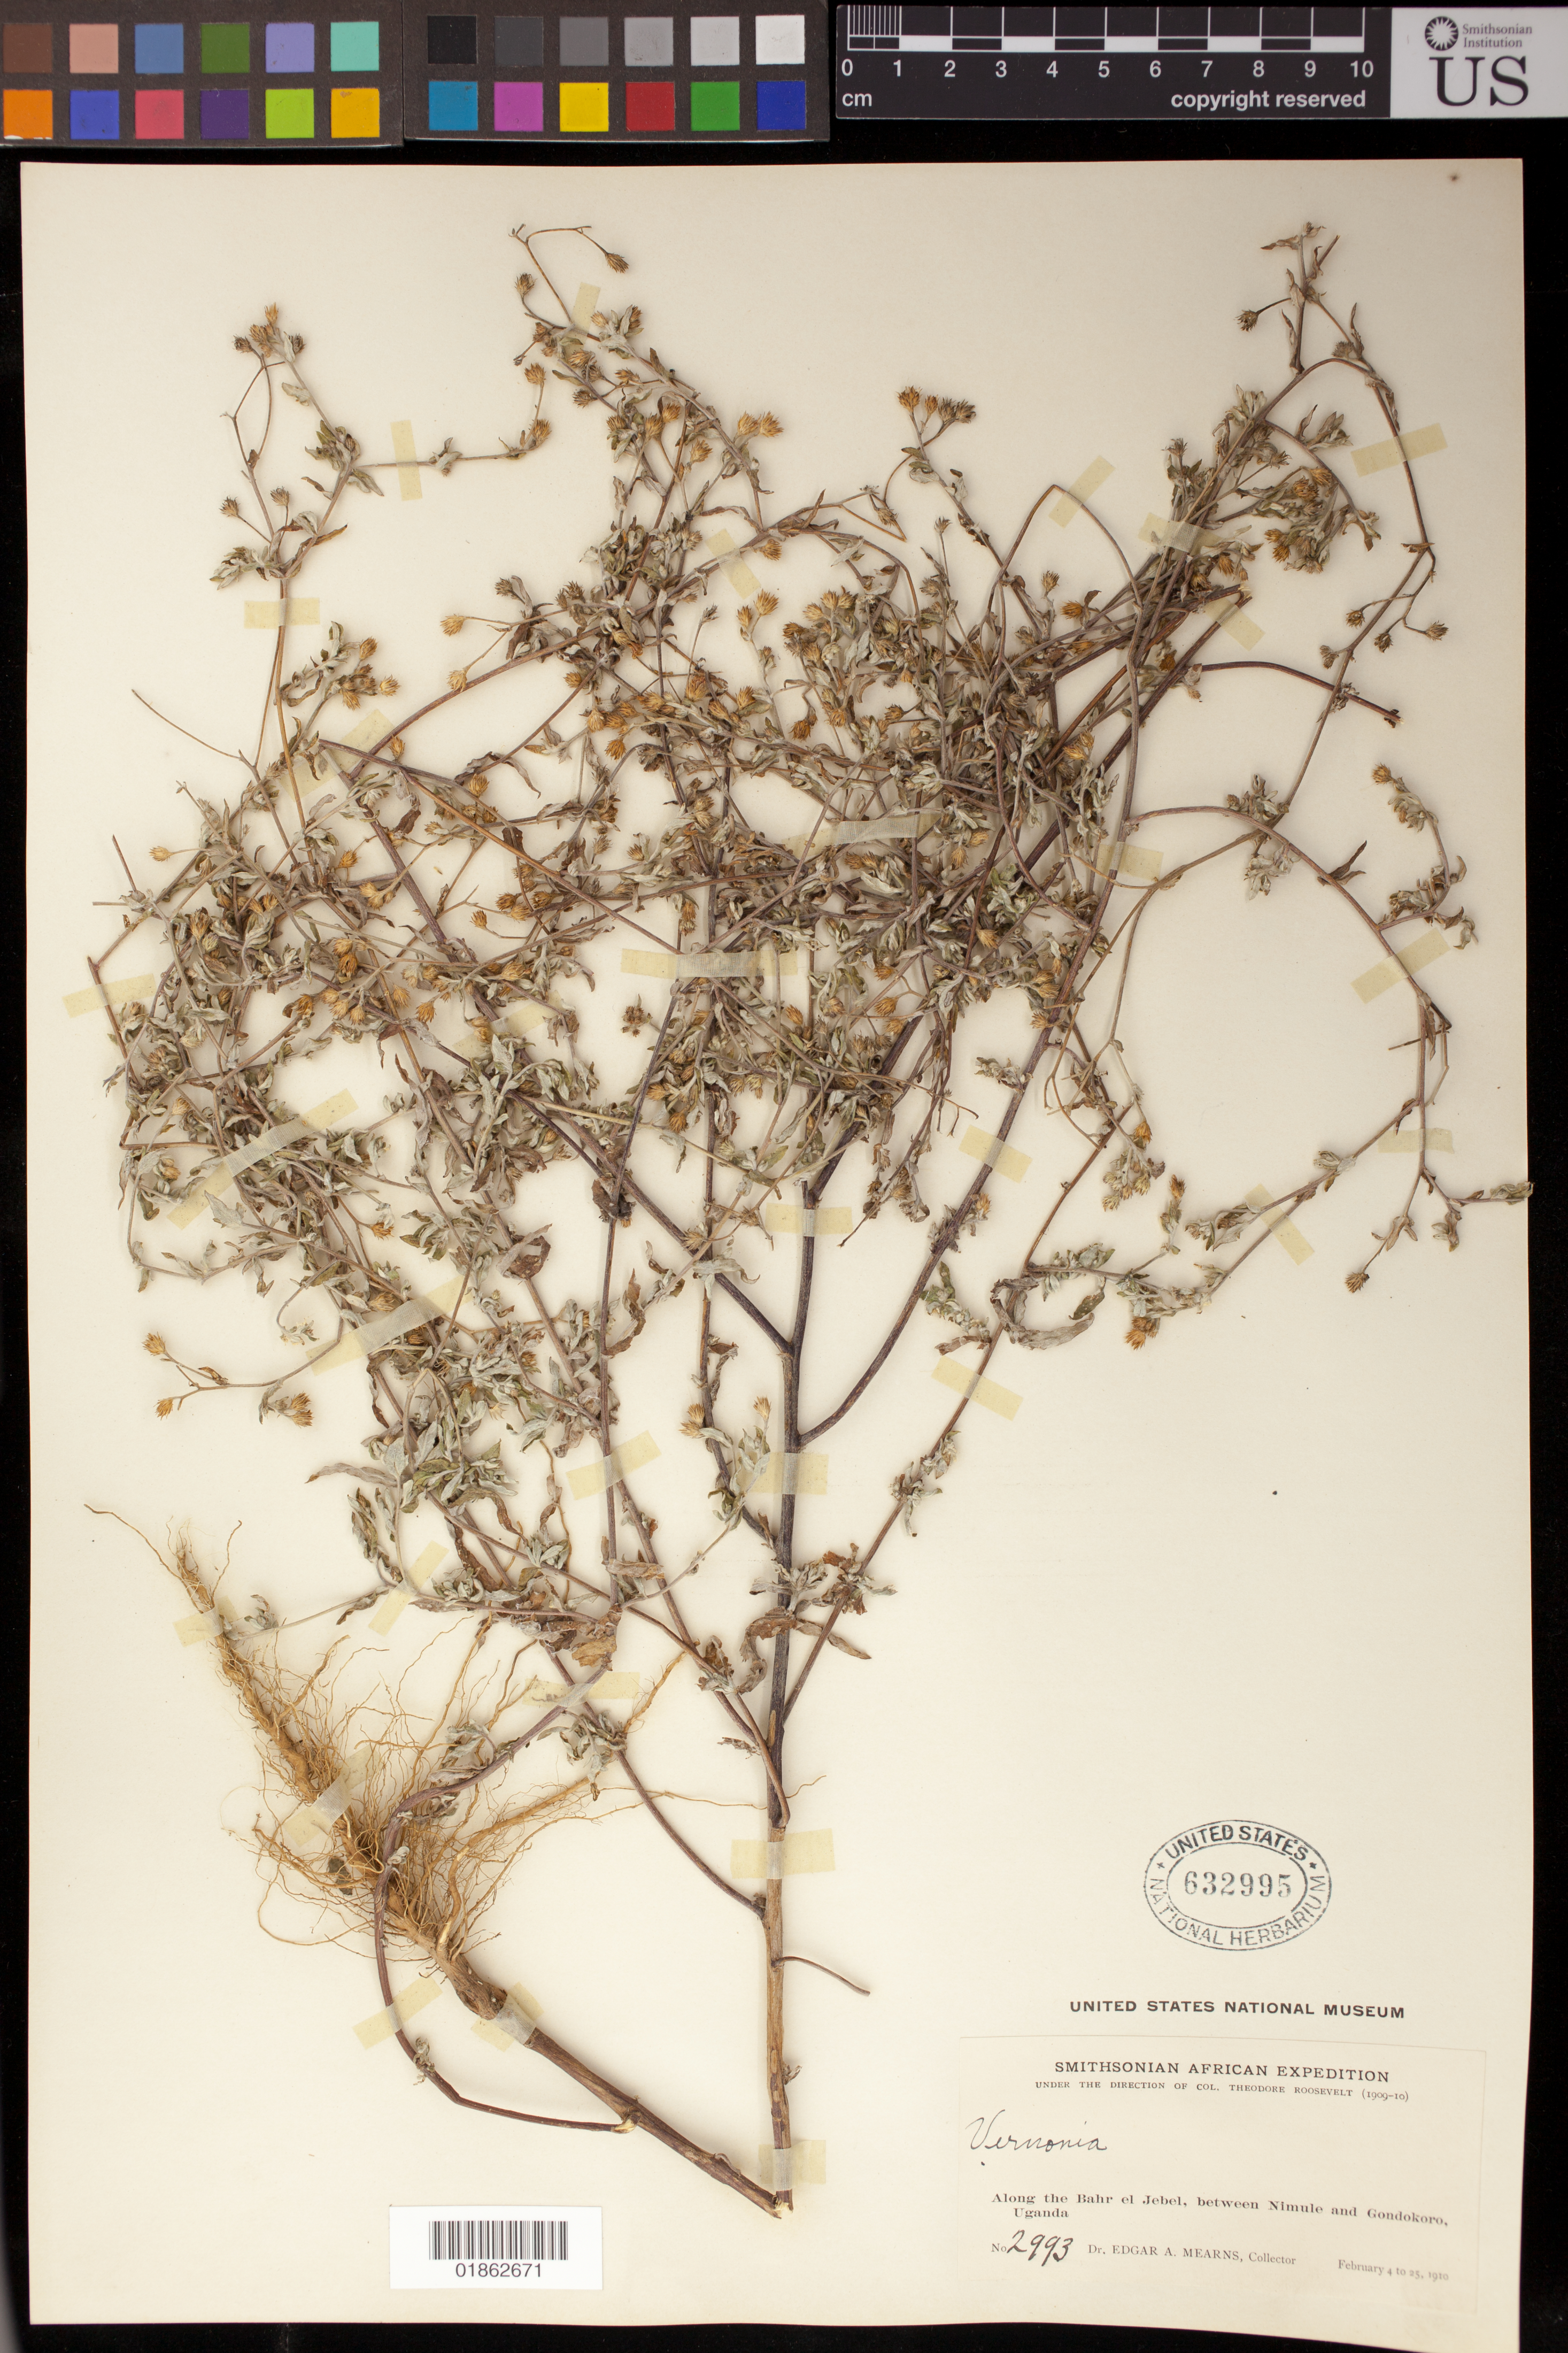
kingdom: Plantae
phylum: Tracheophyta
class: Magnoliopsida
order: Asterales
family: Asteraceae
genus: Vernonia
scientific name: Vernonia sp.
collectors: E. A. Mearns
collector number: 2993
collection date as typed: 04 Feb 1910 to 25 Feb 1910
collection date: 1910-02-04/1910-02-25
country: Uganda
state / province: Northern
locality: Along the Bahr el Jebel, between Nimule [=Limule] and Gondokoro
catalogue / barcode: US 632995